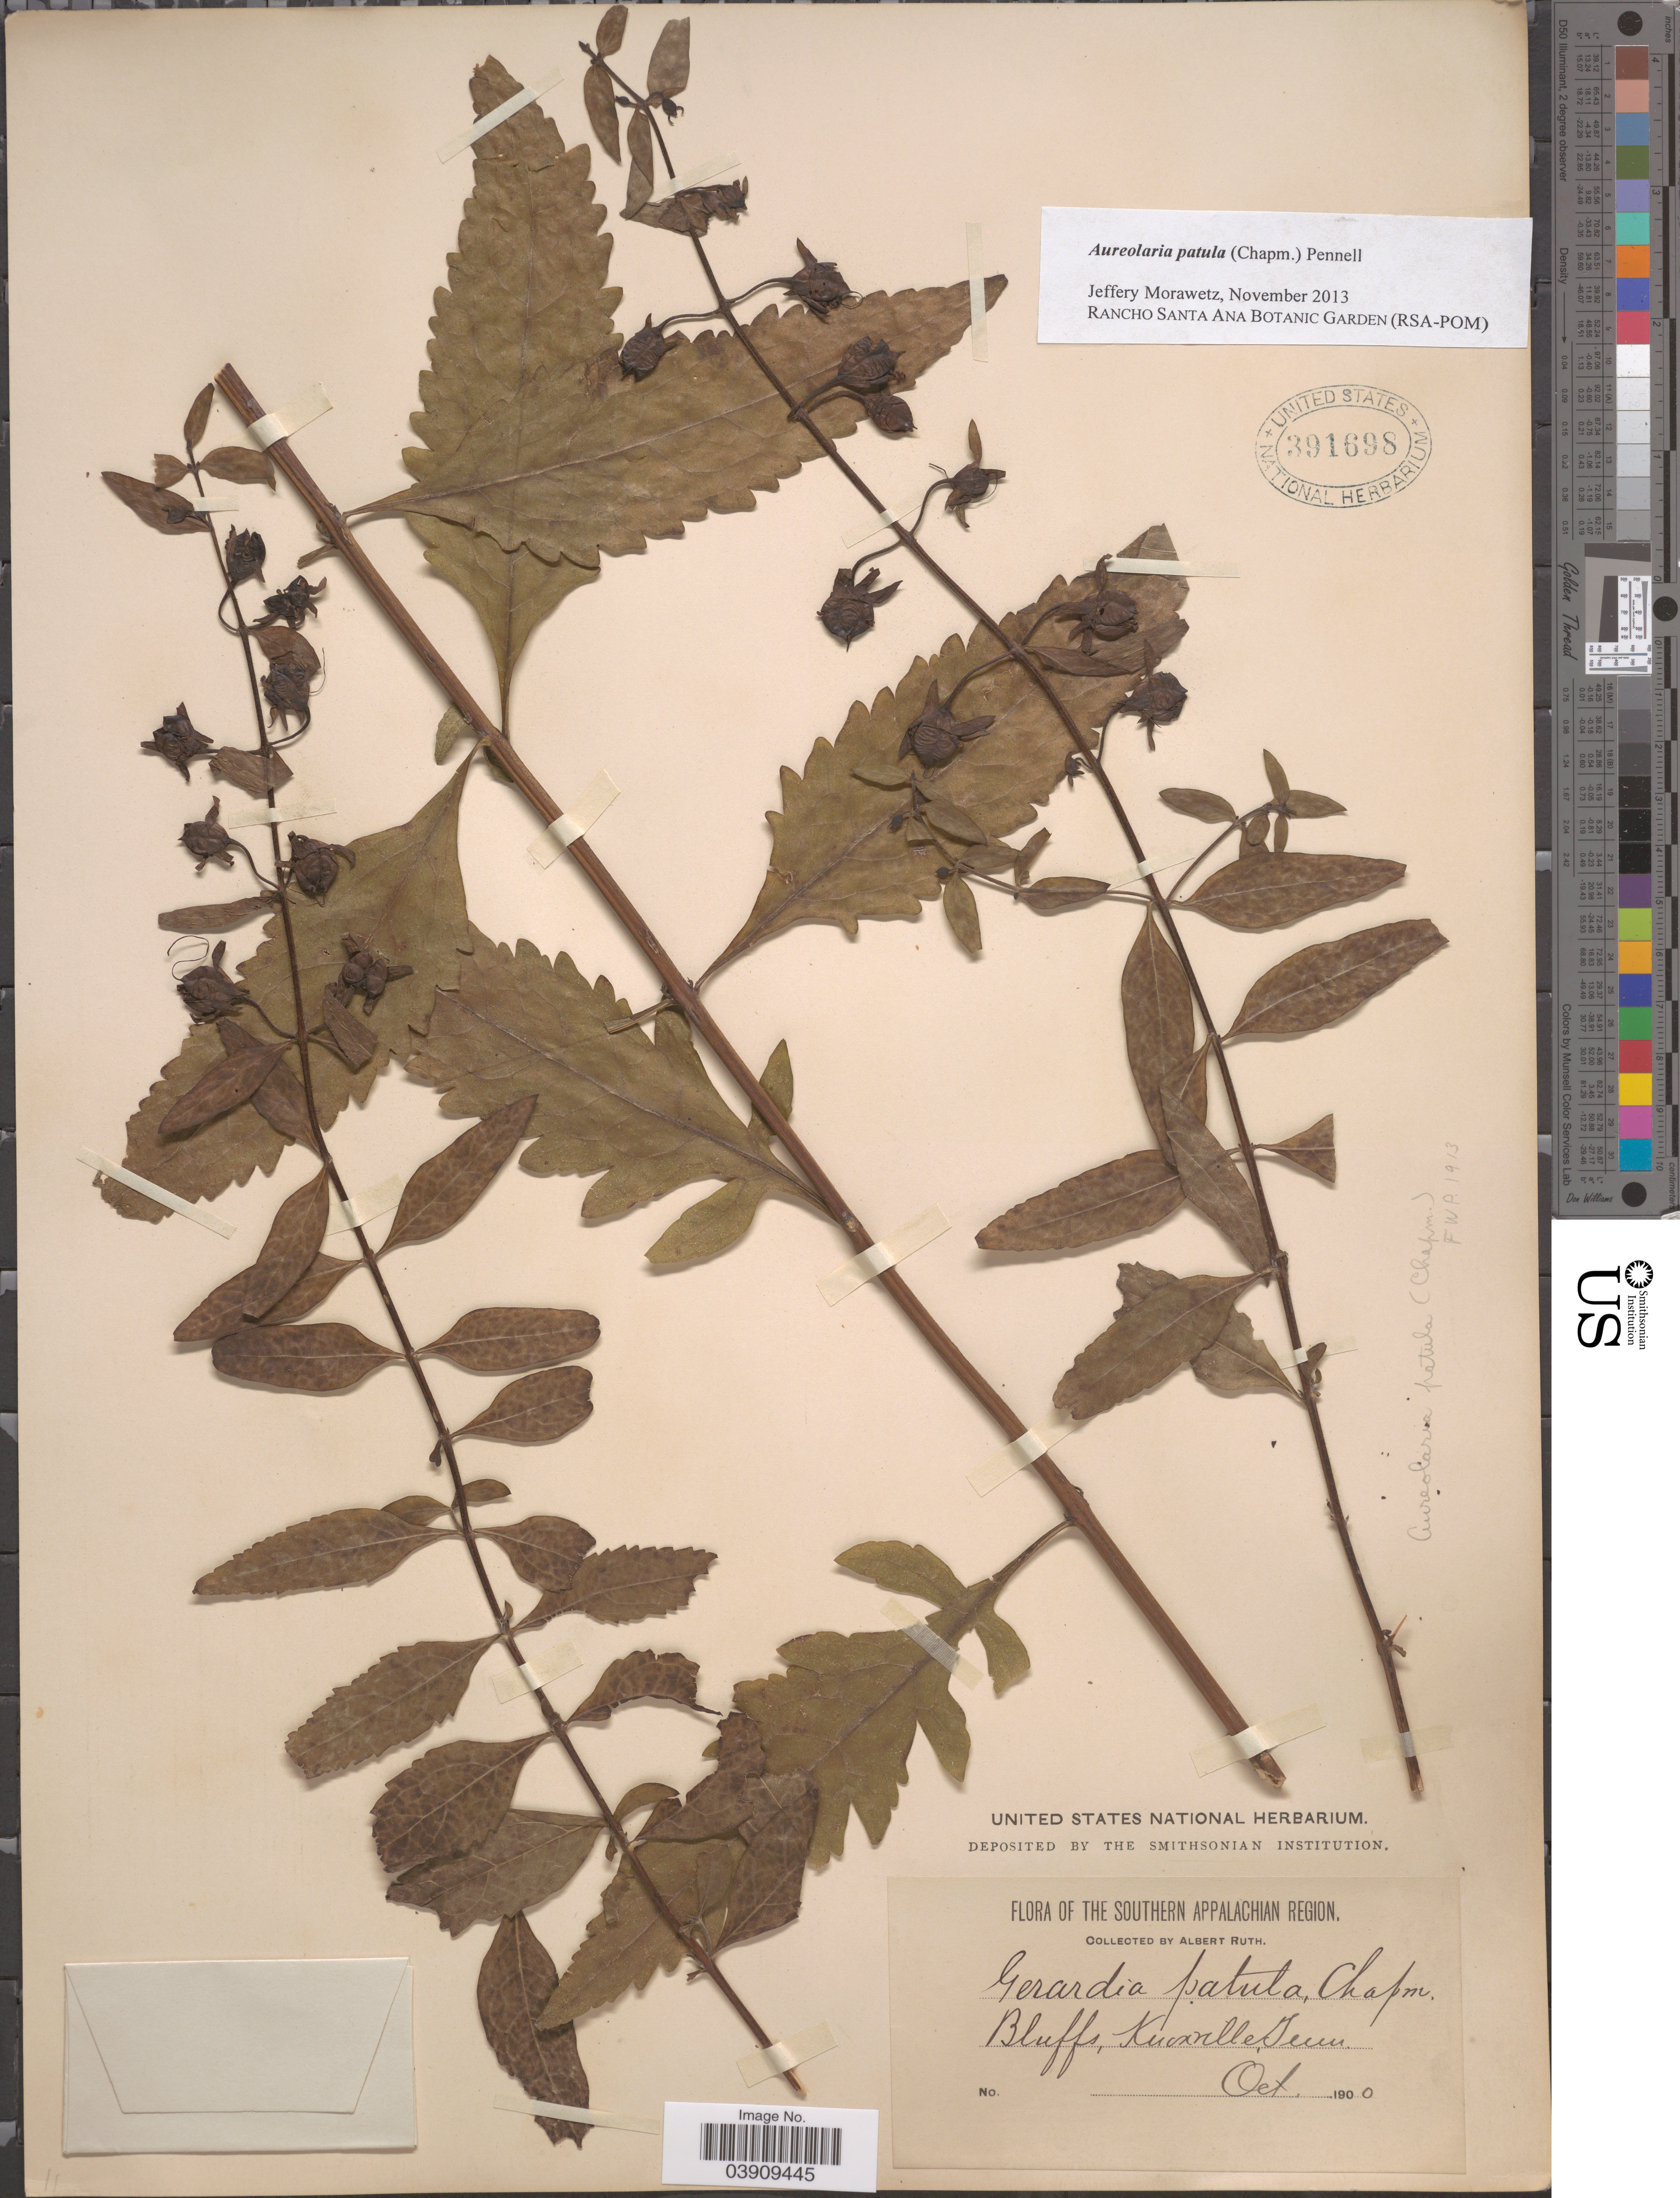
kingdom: Plantae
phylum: Tracheophyta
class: Magnoliopsida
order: Lamiales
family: Orobanchaceae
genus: Aureolaria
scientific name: Aureolaria patula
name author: (Chapm.) Pennell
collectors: A. Ruth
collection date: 1900-10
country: United States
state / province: Tennessee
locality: The Southern Appalachian Region. Bluffs, Knoxville.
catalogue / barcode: US 391698